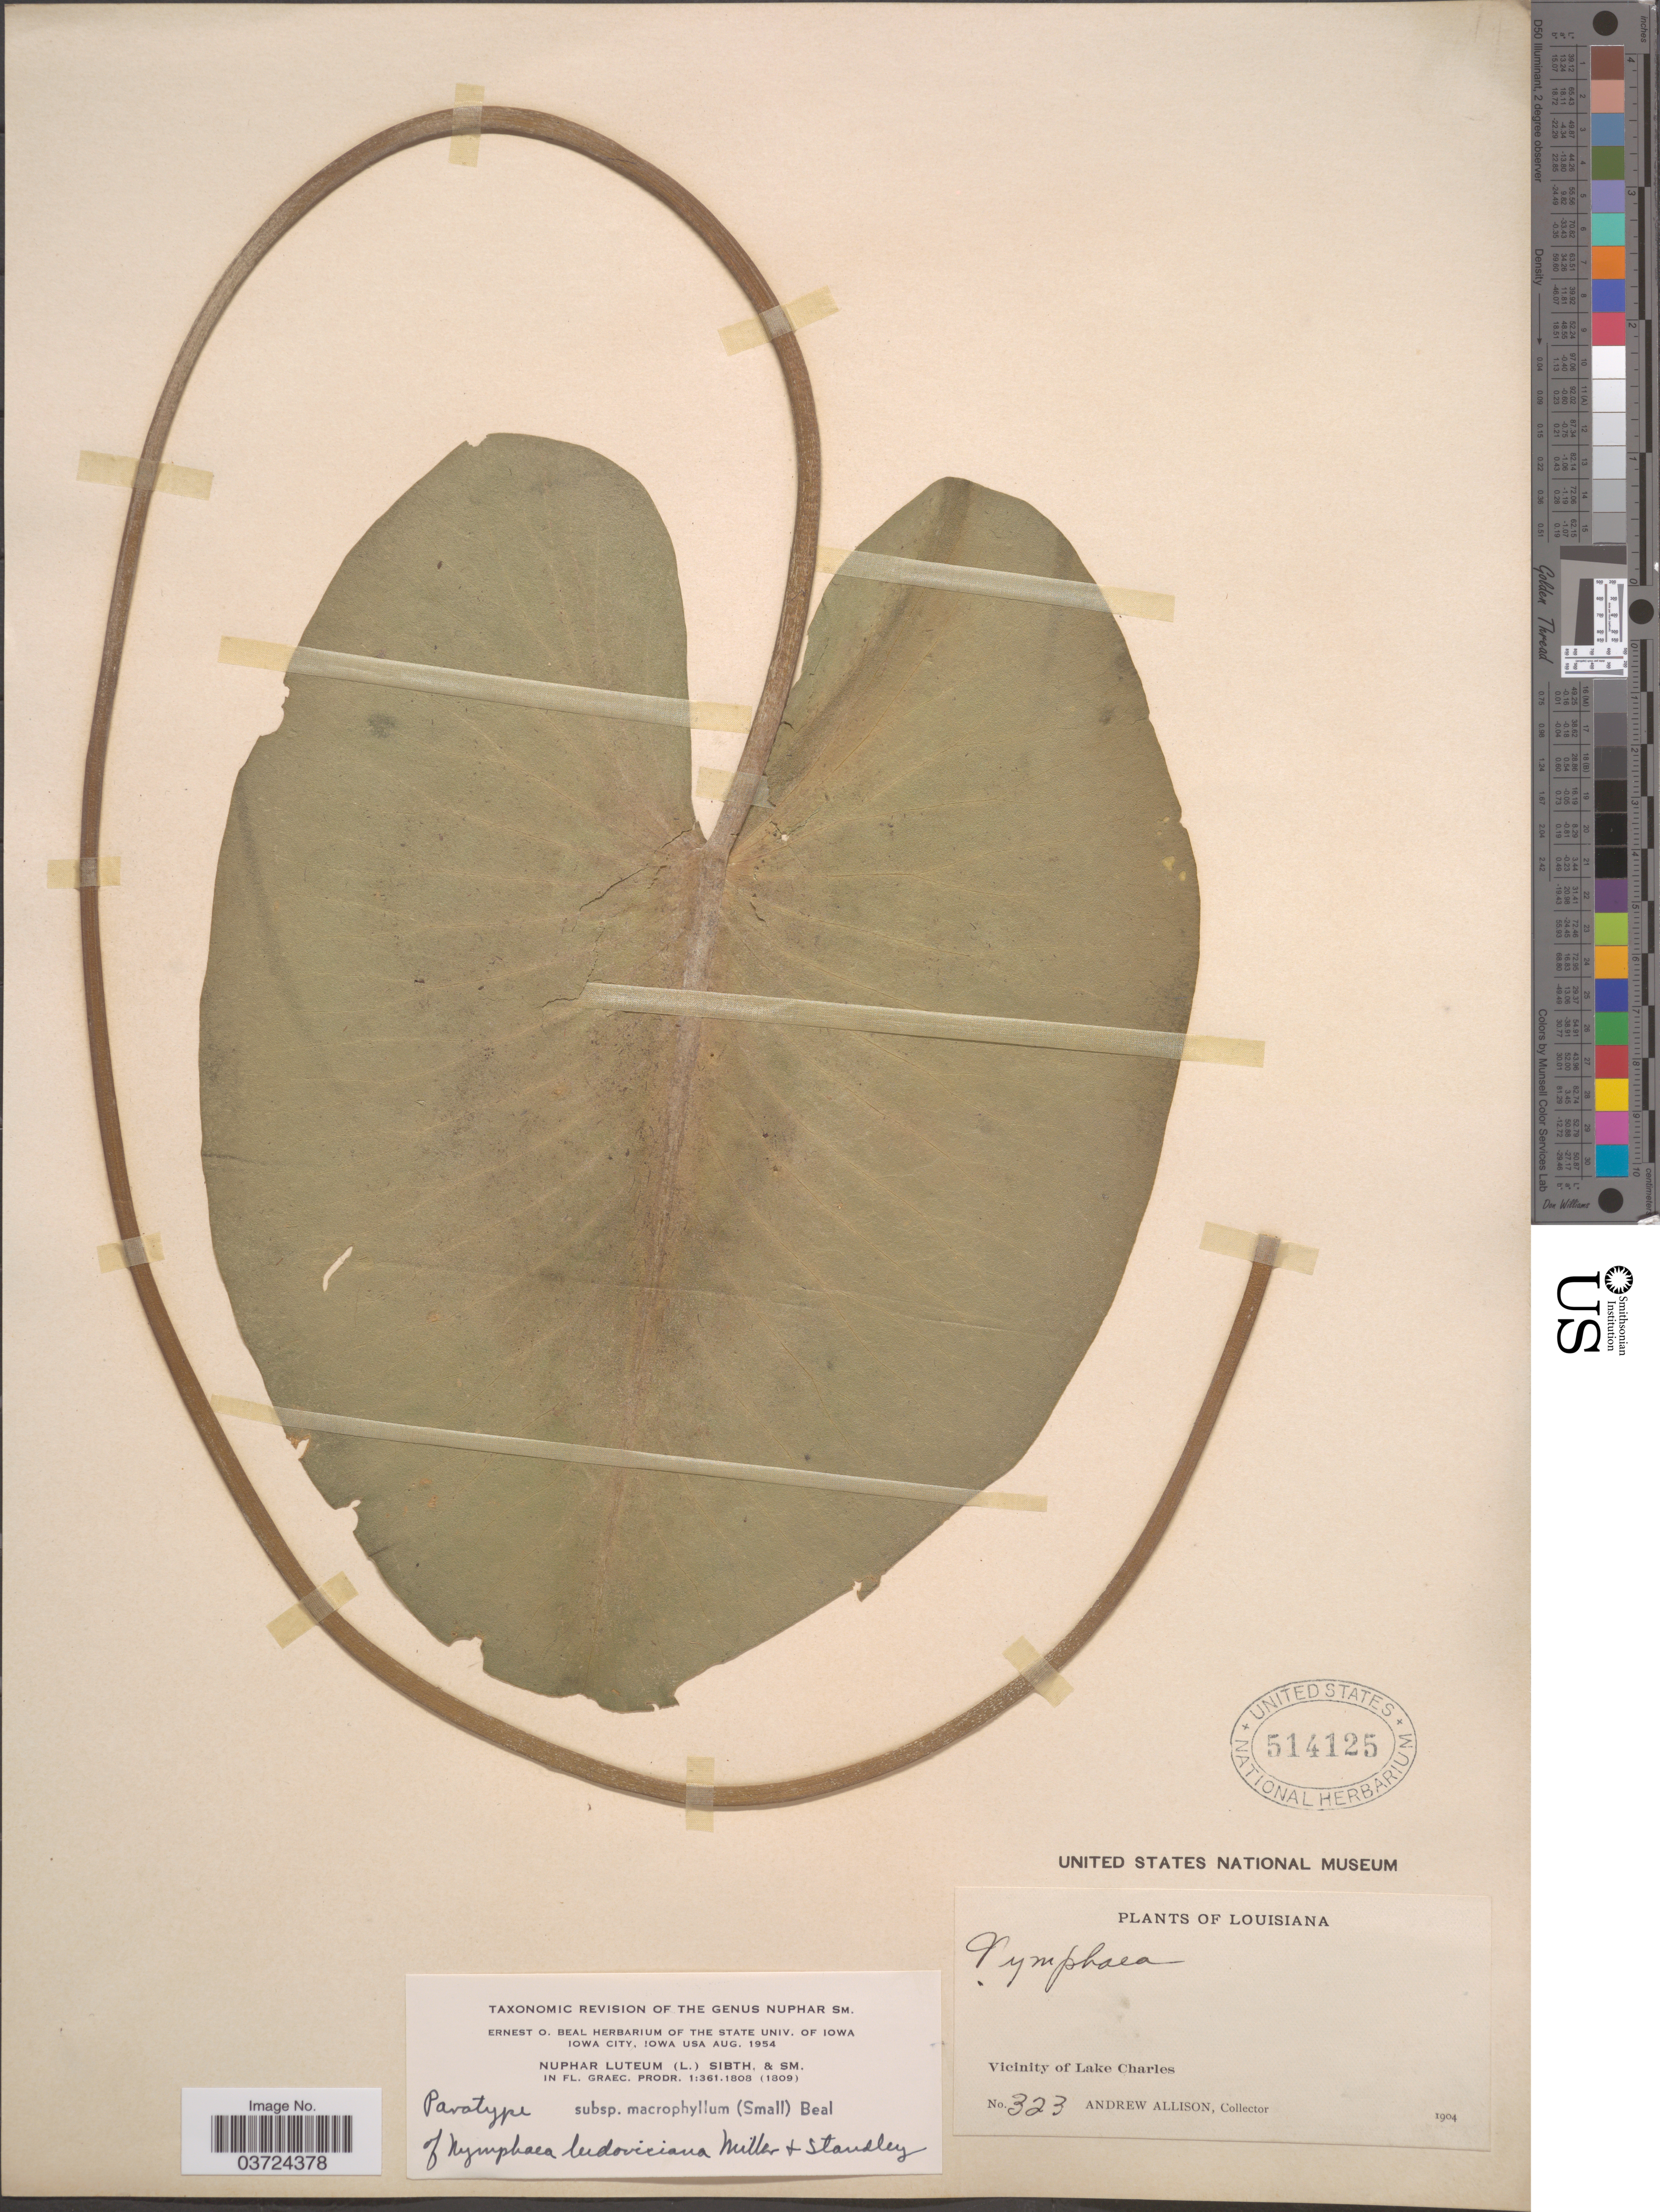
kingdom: Plantae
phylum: Tracheophyta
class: Magnoliopsida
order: Nymphaeales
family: Nymphaeaceae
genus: Nuphar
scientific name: Nuphar advena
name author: (Aiton) W.T. Aiton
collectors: A. Allison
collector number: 323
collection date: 1904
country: United States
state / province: Louisiana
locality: Vicinity of Lake Charles.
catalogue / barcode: US 514125